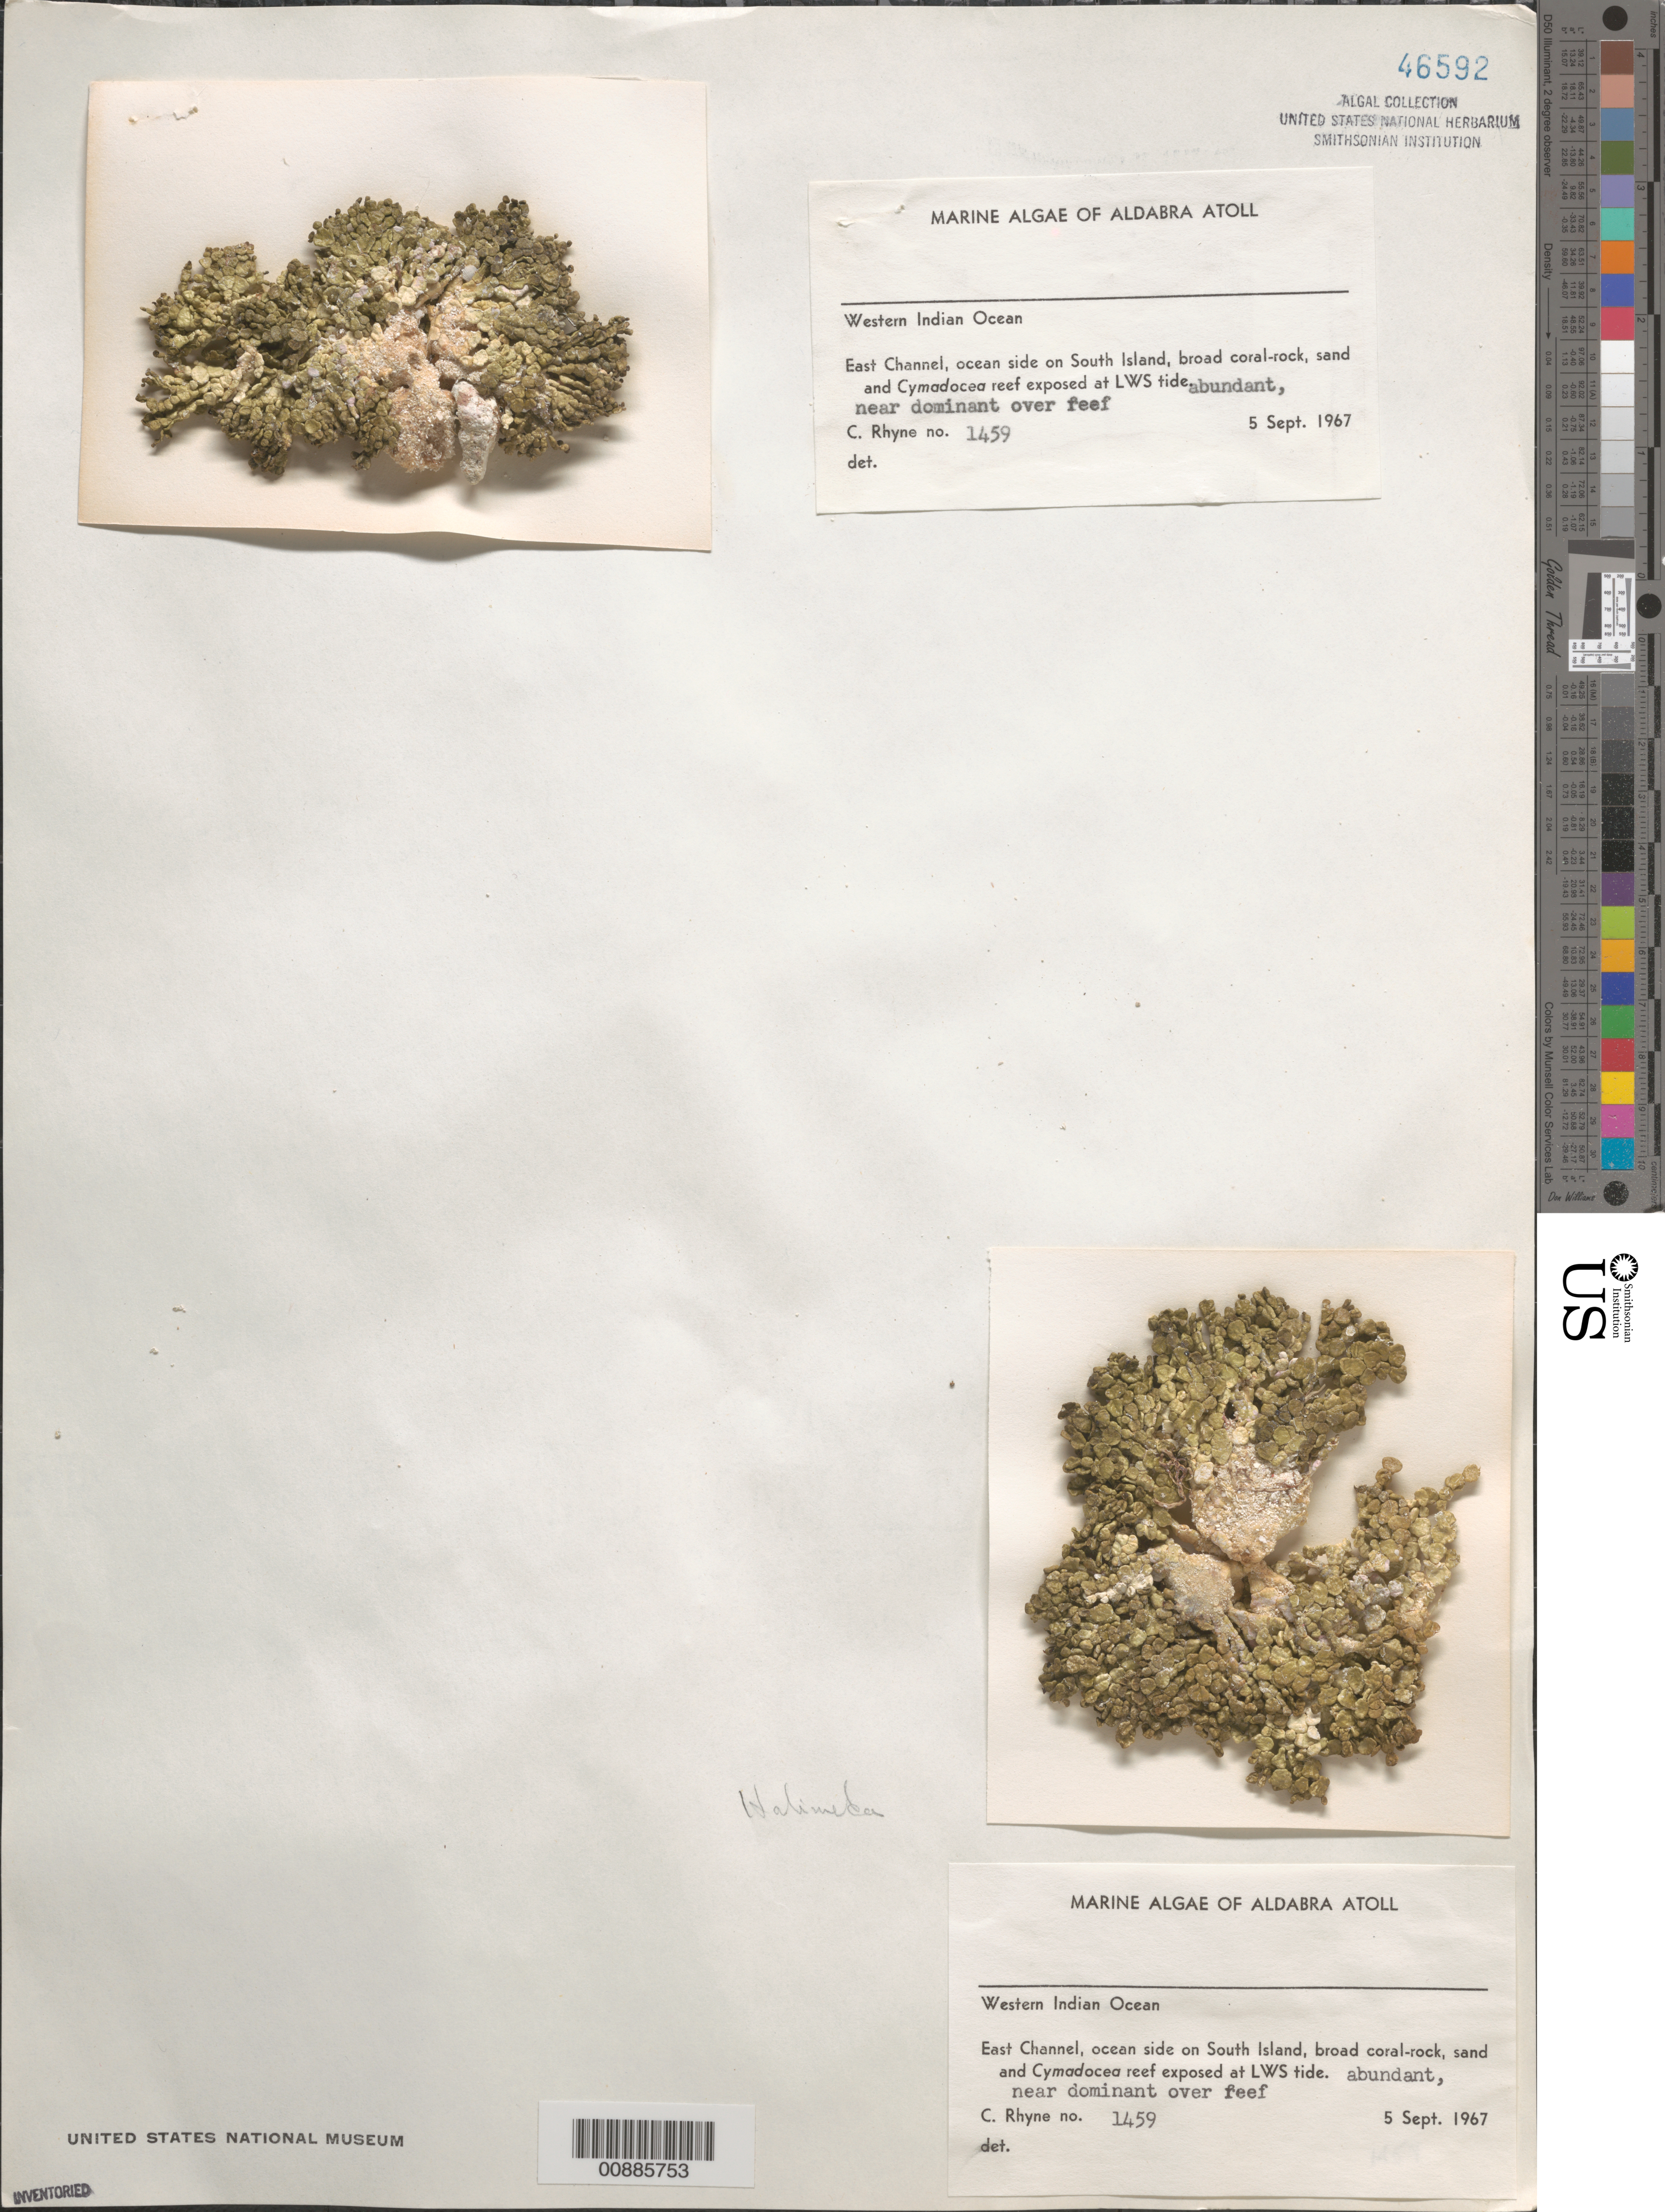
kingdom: Plantae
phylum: Chlorophyta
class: Ulvophyceae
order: Bryopsidales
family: Halimedaceae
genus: Halimeda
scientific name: Halimeda sp.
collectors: C. Rhyne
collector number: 1459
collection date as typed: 05 Sep 1967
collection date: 1967-09-05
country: Seychelles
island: Aldabra Atoll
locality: East Channel, South Islet.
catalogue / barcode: US 46592